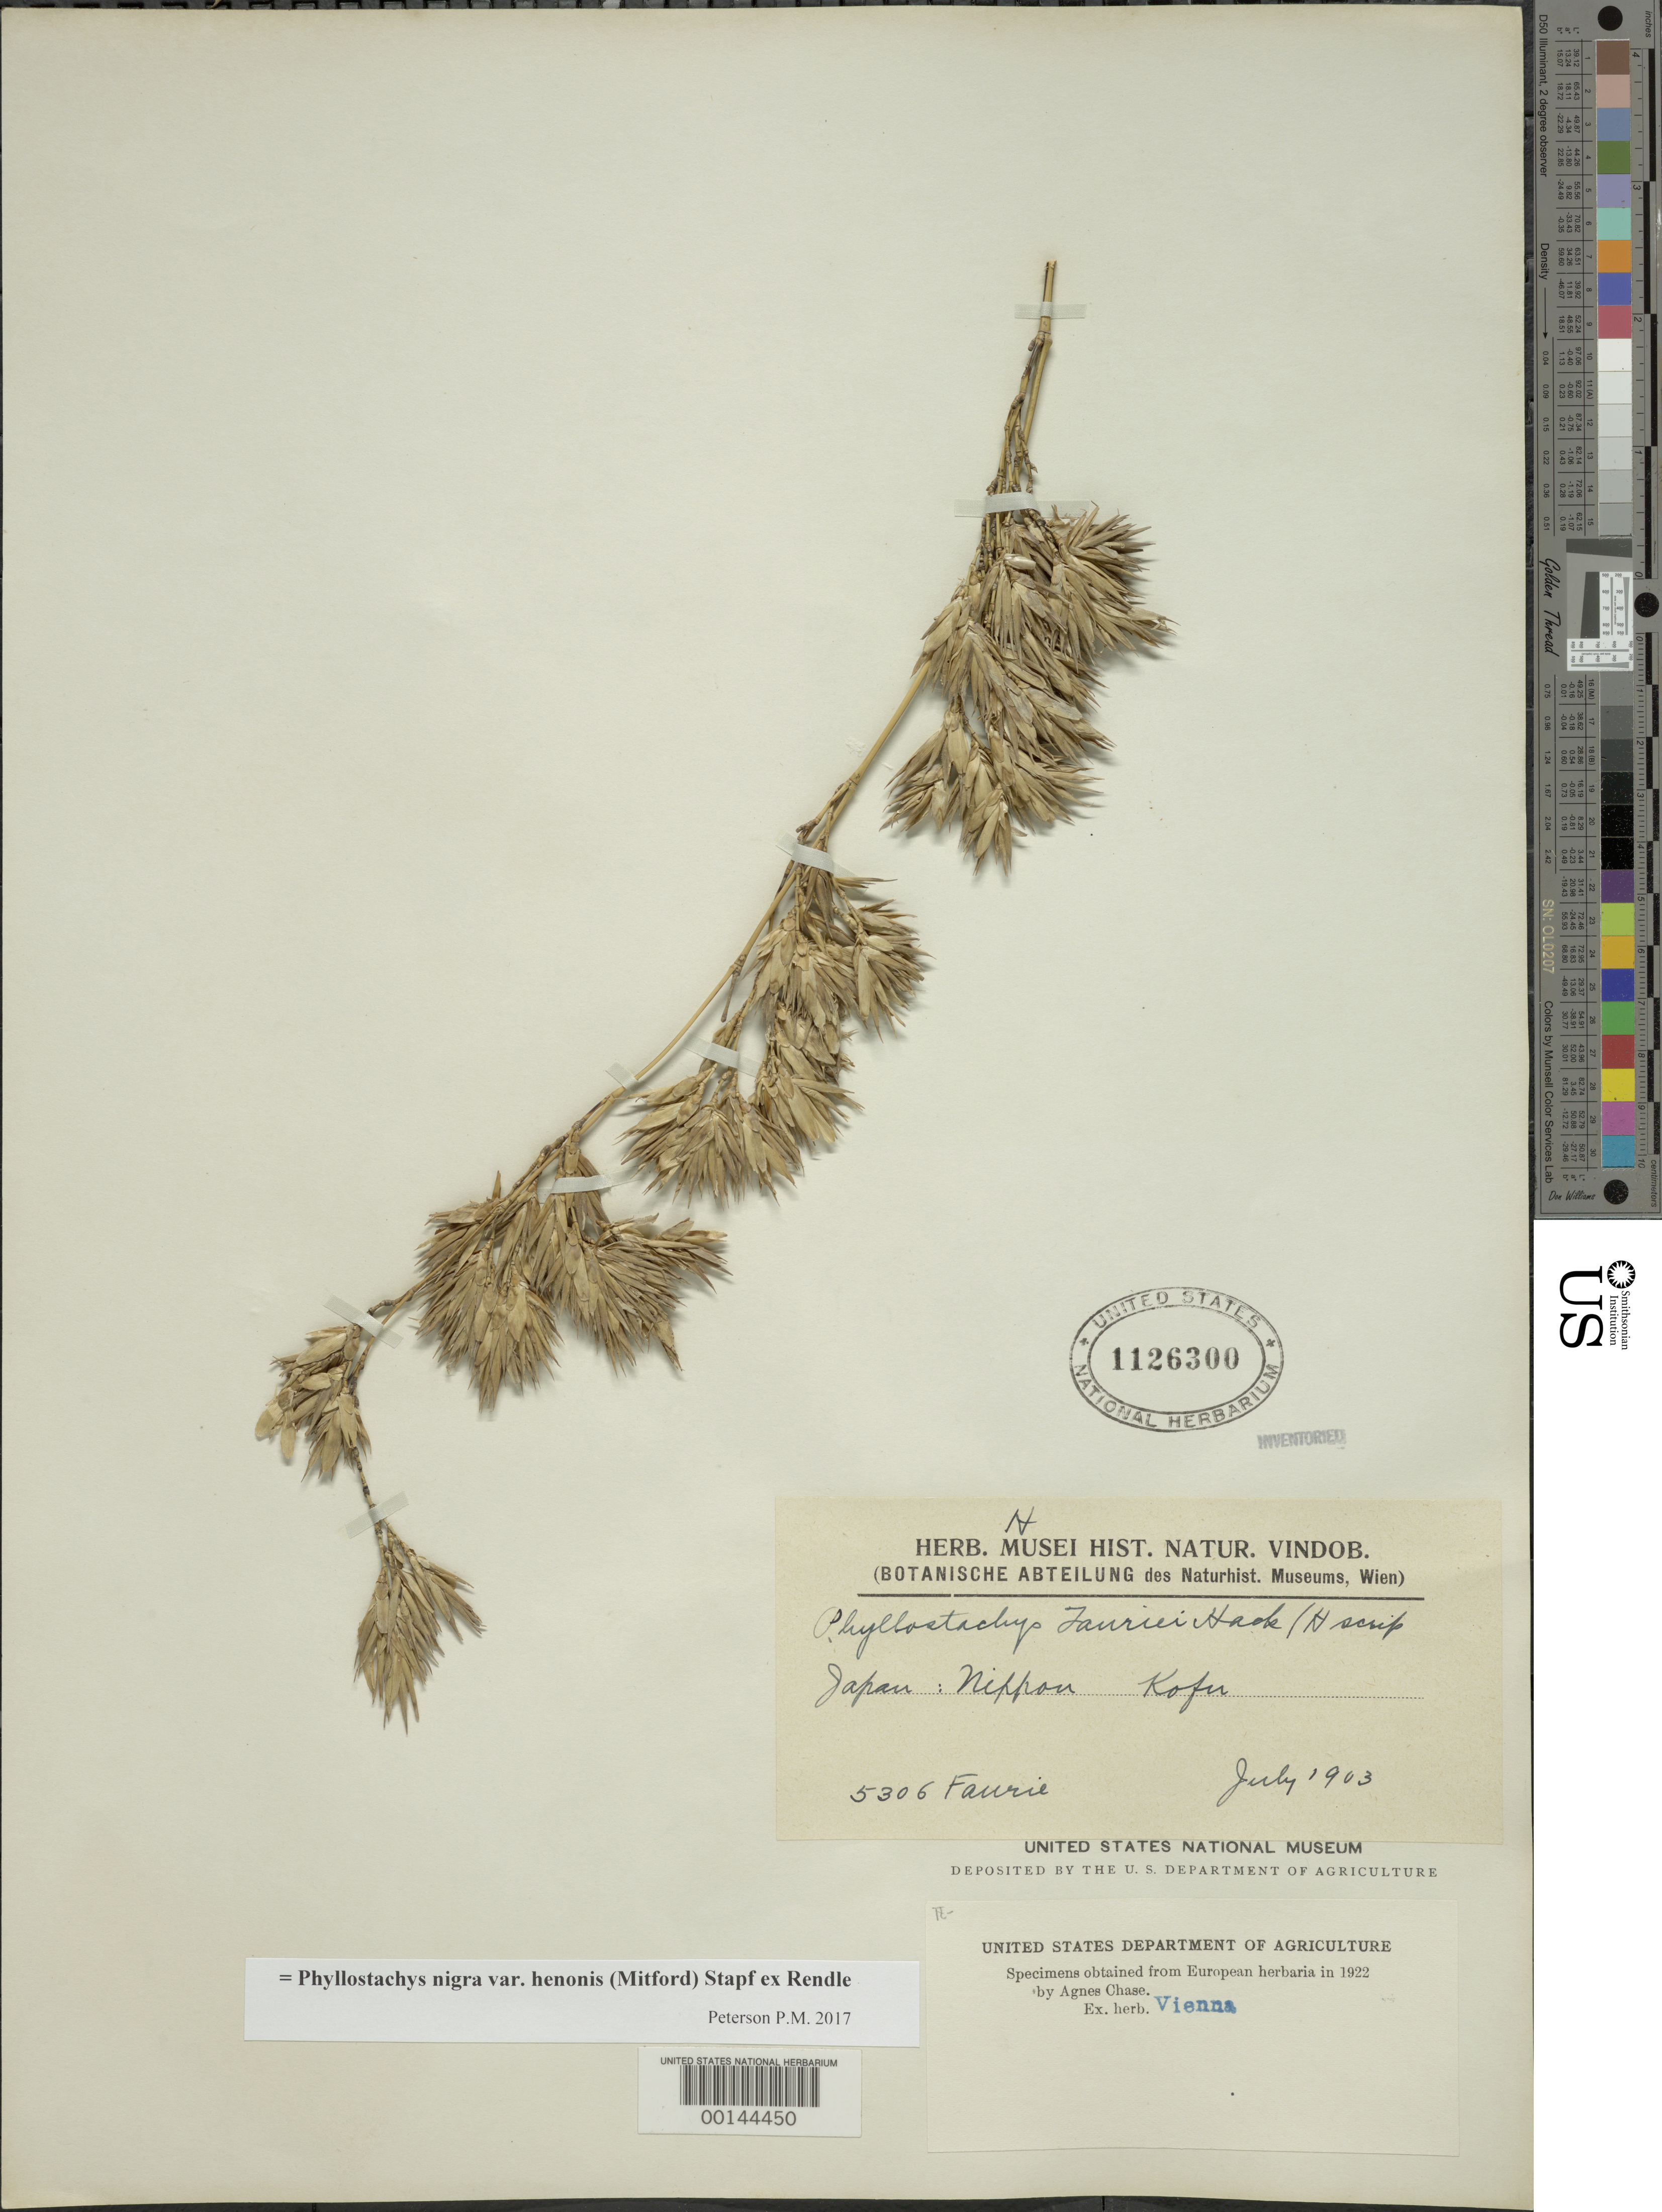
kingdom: Plantae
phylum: Tracheophyta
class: Liliopsida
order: Poales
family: Poaceae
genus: Phyllostachys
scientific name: Phyllostachys nigra var. henonis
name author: (Mitford) Stapf ex Rendle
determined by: Poaceae Reorganization Project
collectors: U. Faurie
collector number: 5306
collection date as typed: Jul 1903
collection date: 1903-07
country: Japan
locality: Nippon, kofu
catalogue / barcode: US 1126300